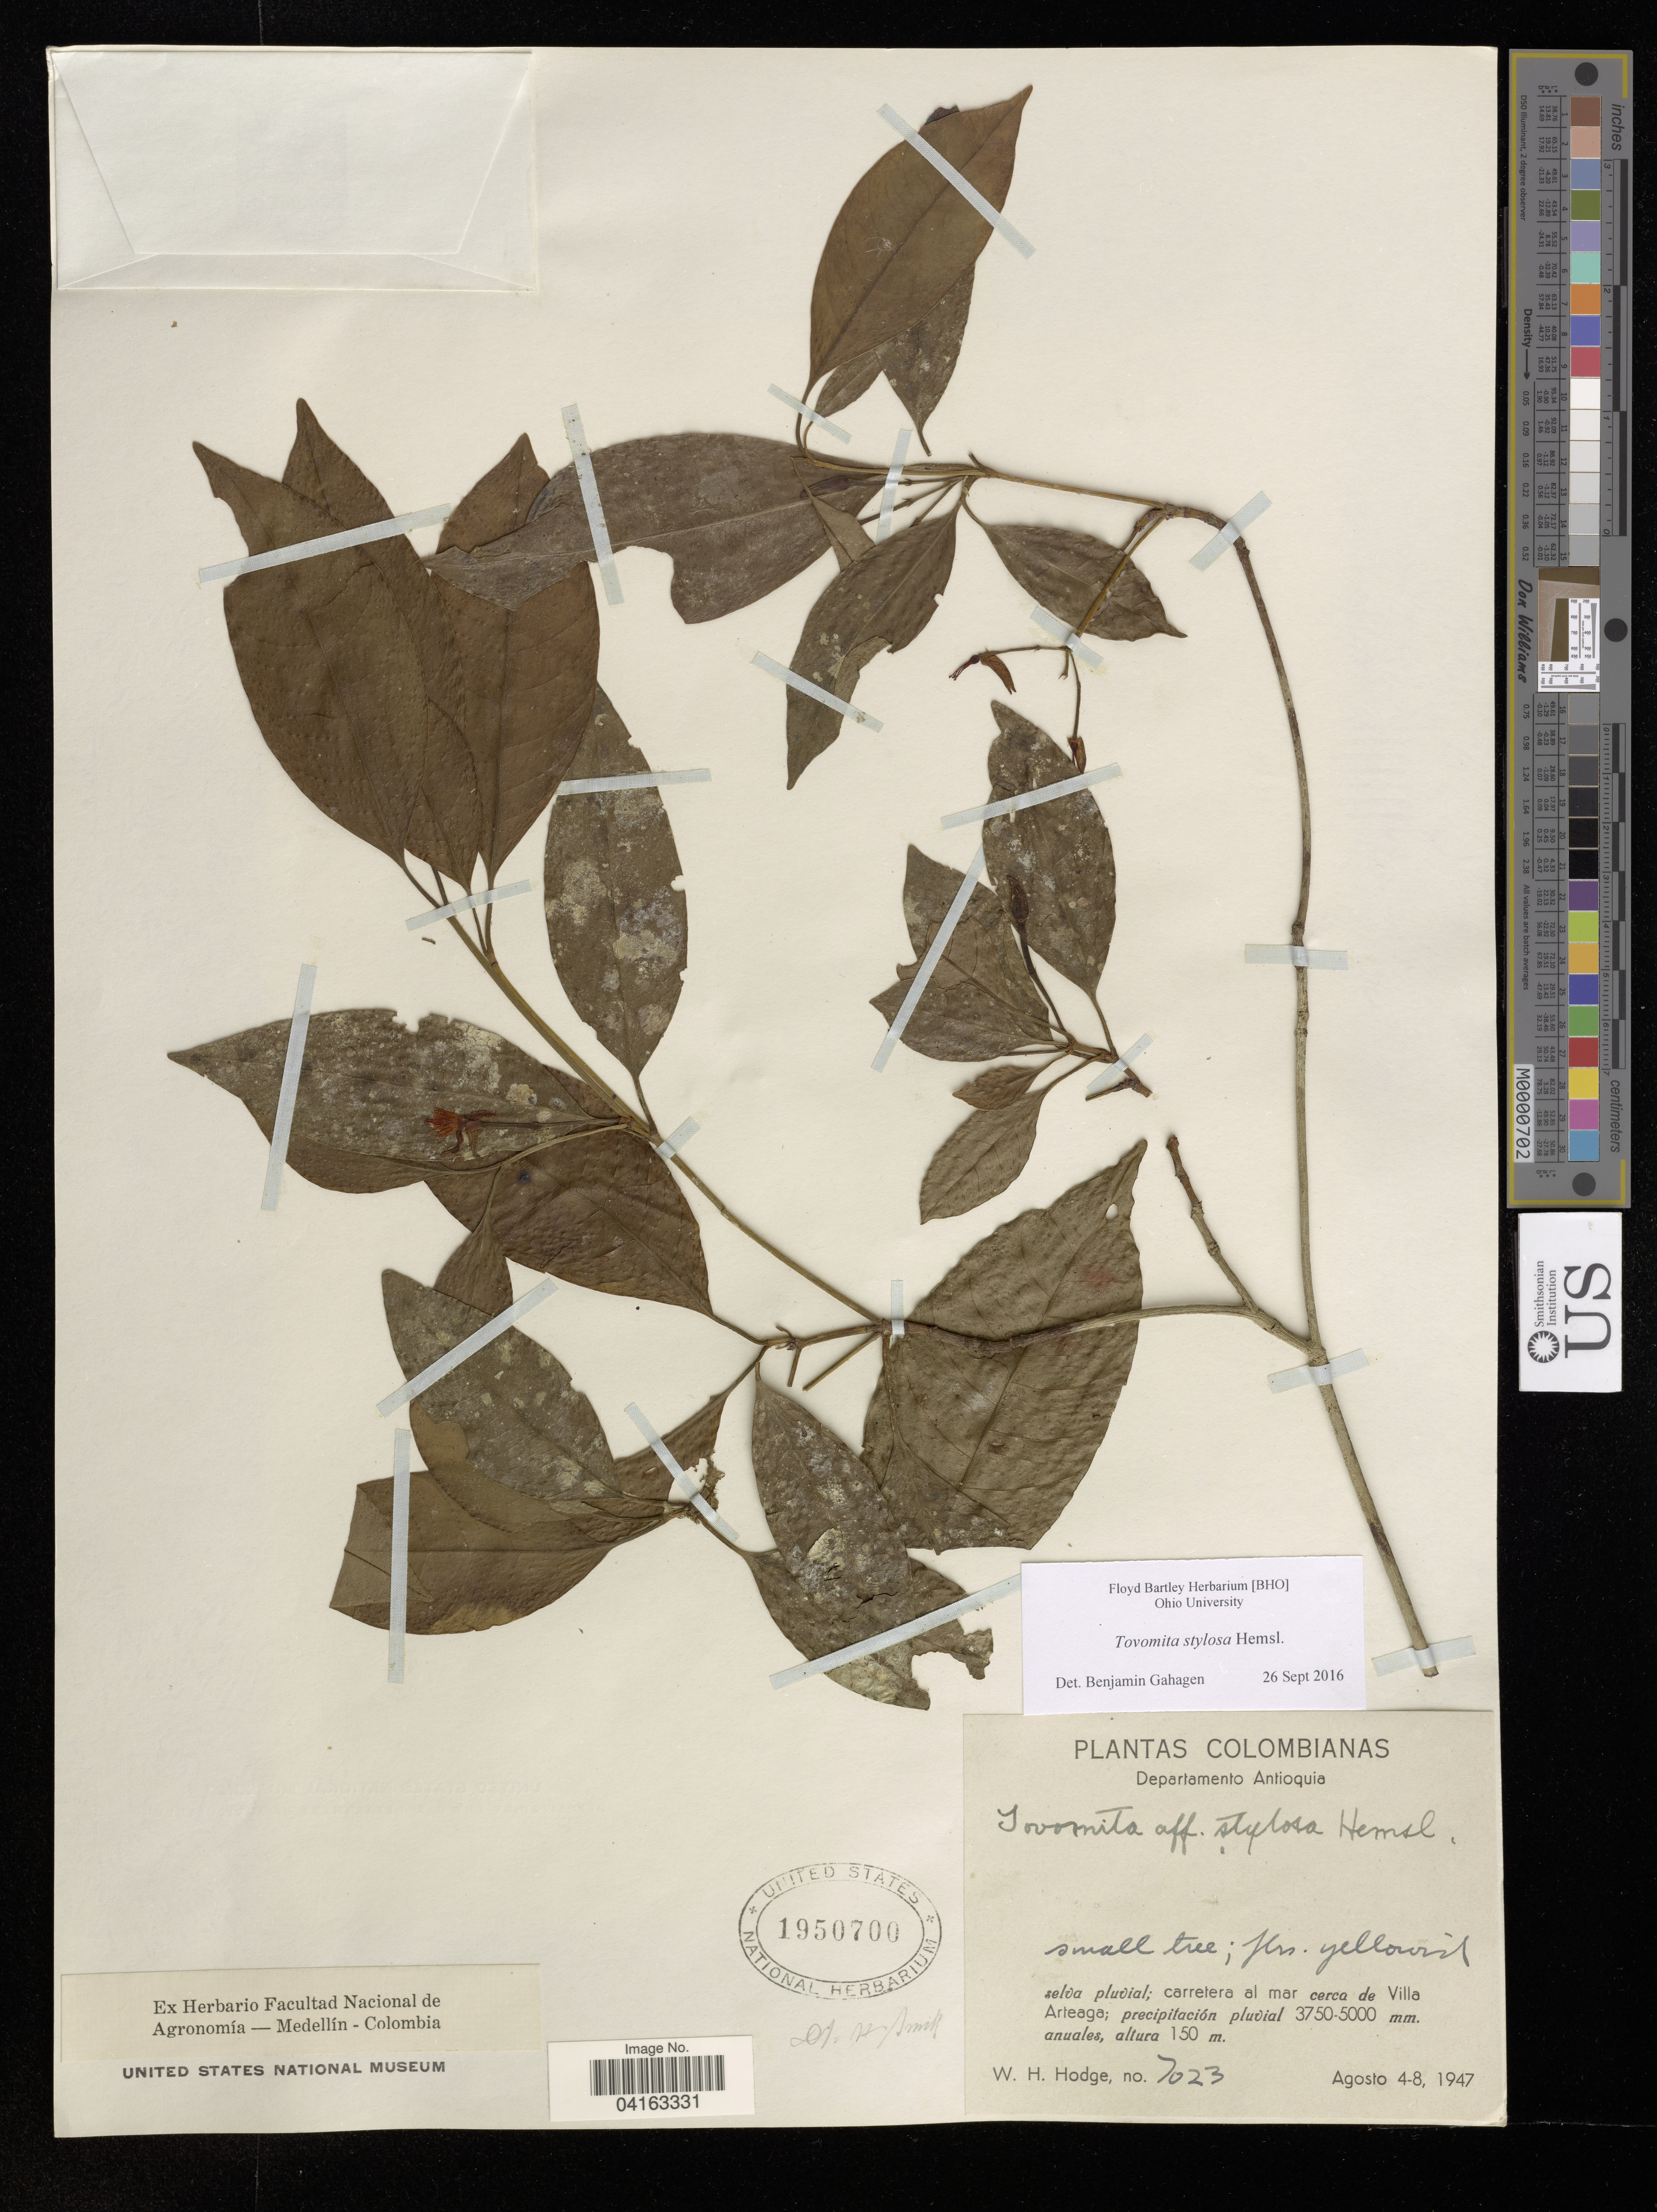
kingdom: Plantae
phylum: Tracheophyta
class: Magnoliopsida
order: Malpighiales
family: Clusiaceae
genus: Tovomita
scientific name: Tovomita stylosa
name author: Hemsl.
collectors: W. Hodge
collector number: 7023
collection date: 1947-08-04/1947-08-08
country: Colombia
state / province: Antioquia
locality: Selva pluvial; carretera al mar cerca de Villa Arteaga; precipitación pluvial 3750-5000 mm. anuales.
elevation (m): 150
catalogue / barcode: US 1950700